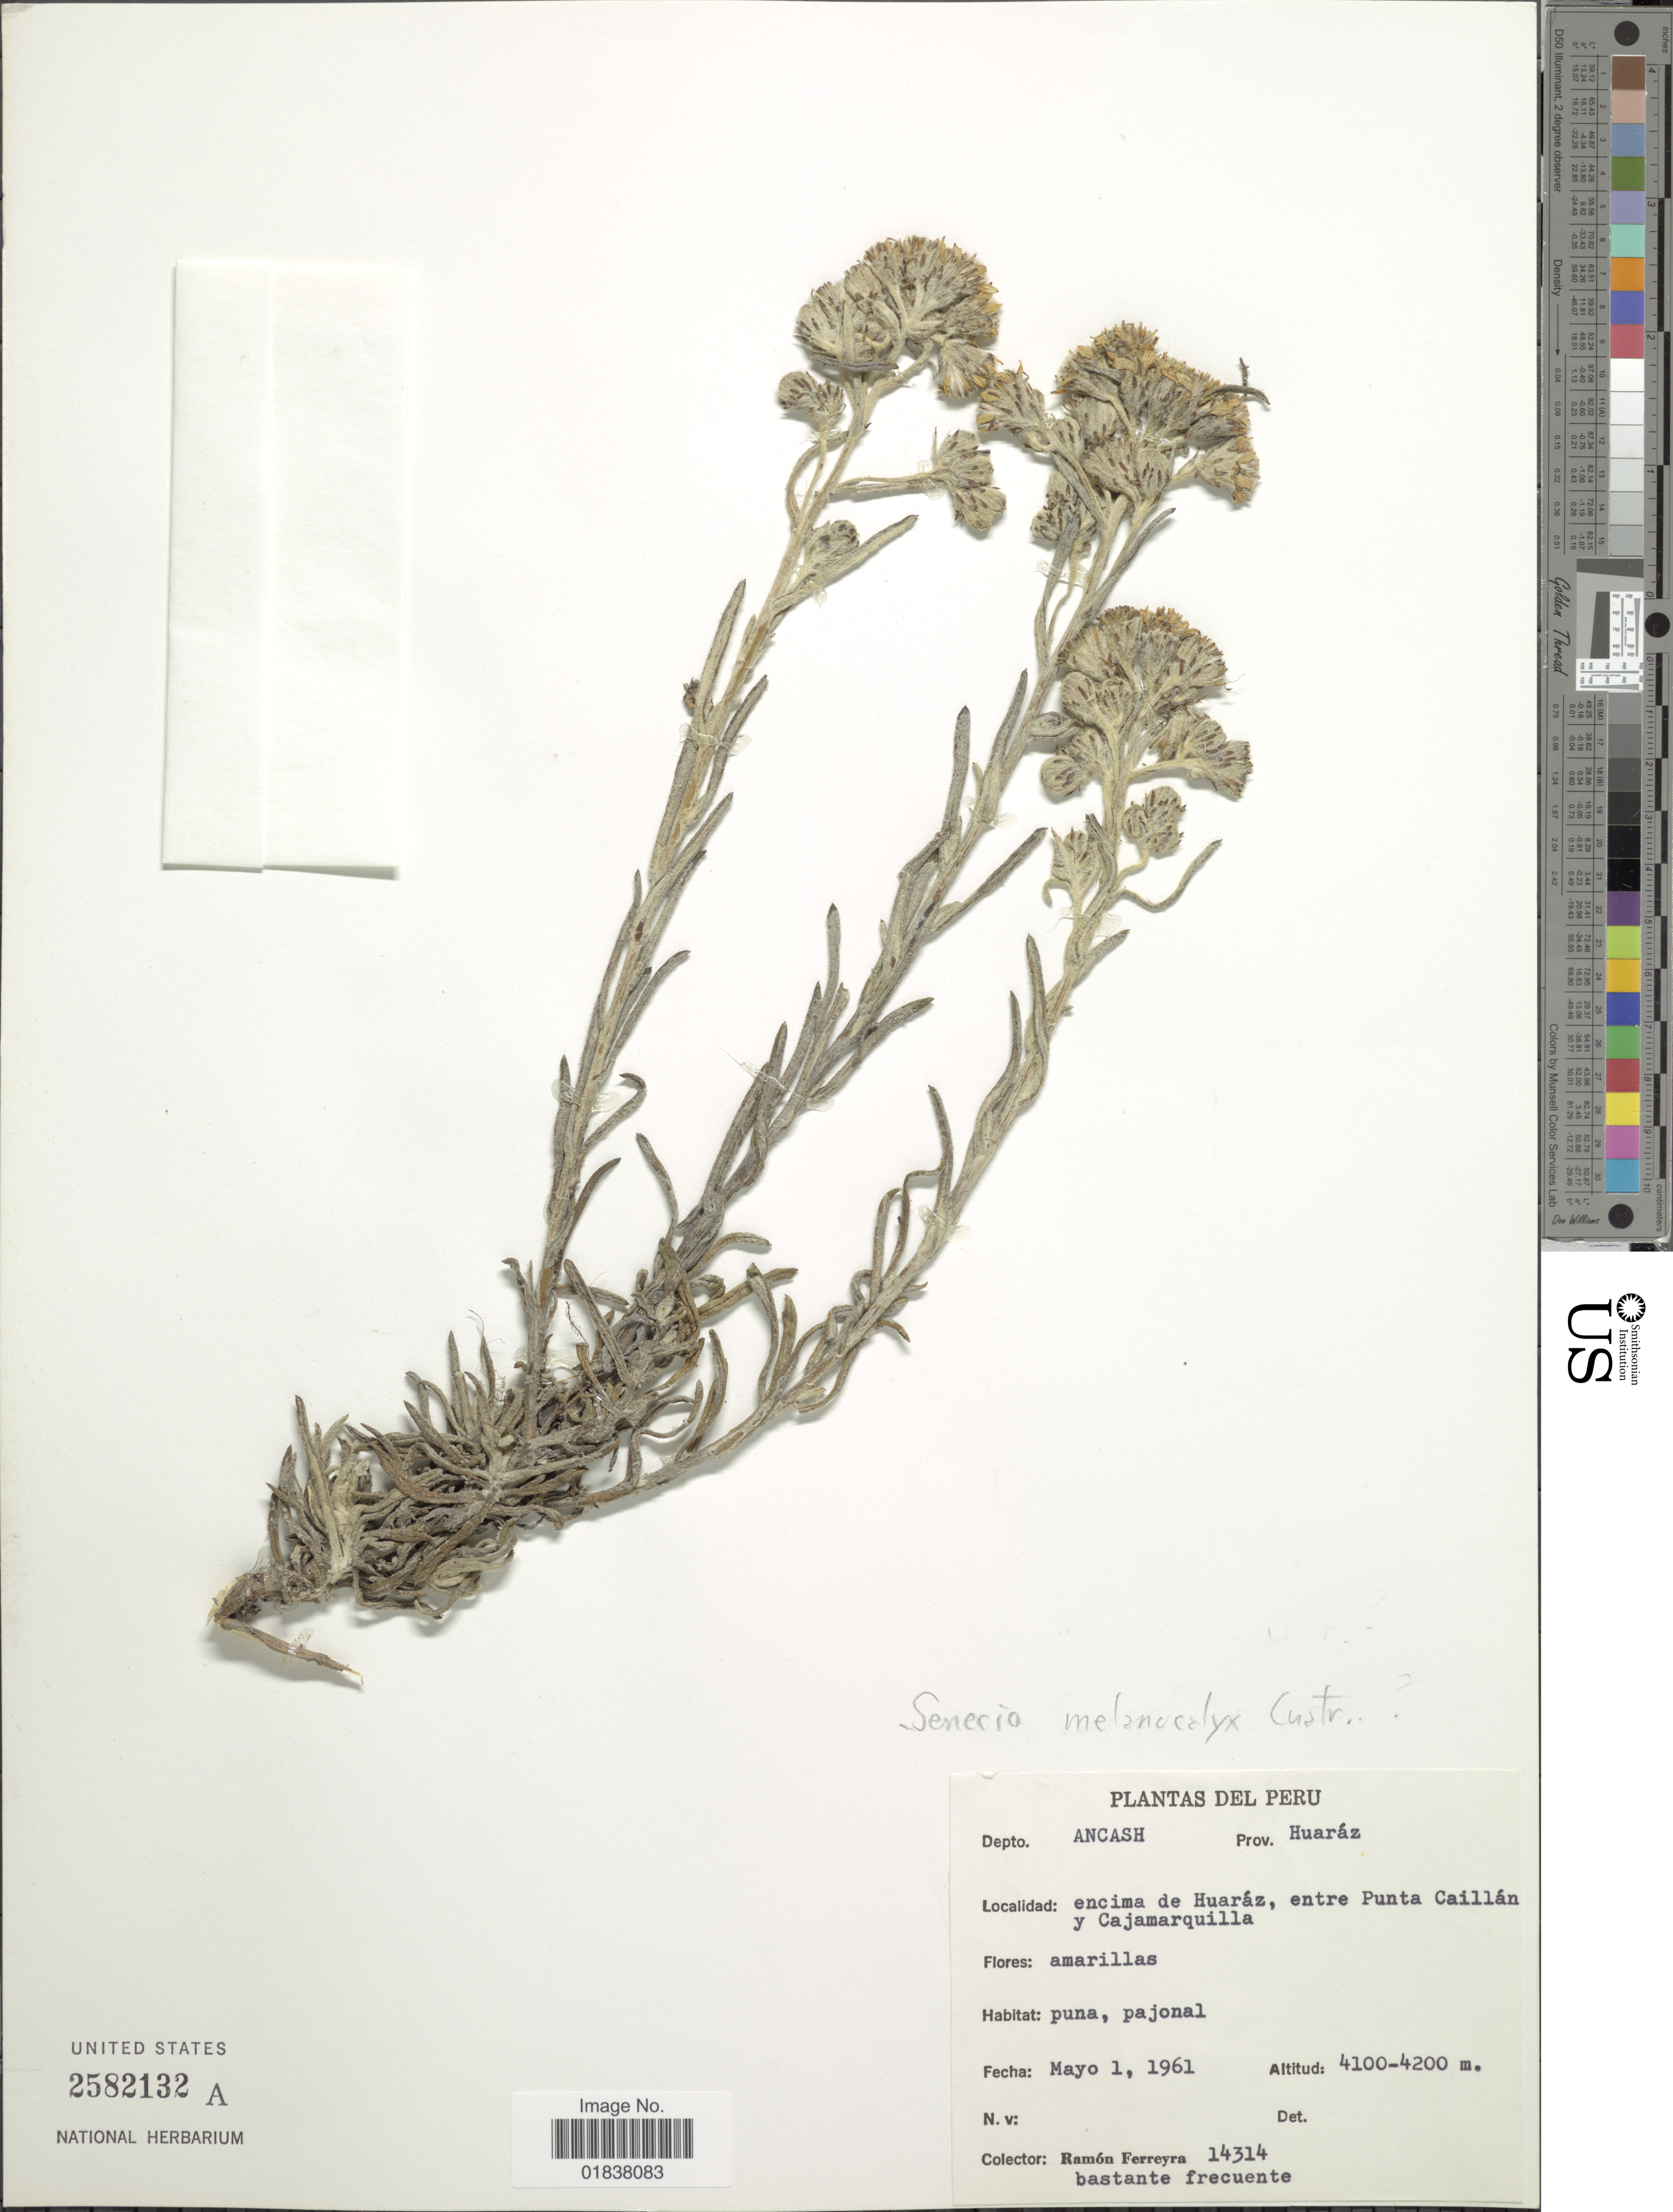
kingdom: Plantae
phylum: Tracheophyta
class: Magnoliopsida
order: Asterales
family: Asteraceae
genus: Senecio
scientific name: Senecio melanocalyx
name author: Cuatrec.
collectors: R. A. Ferreyra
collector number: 14314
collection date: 1961-05-01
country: Peru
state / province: Ancash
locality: Prov. Huaraz, encima de Huaraz, entre Punta Caillan y Cajamarquilla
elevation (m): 4100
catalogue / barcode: US 2582132A